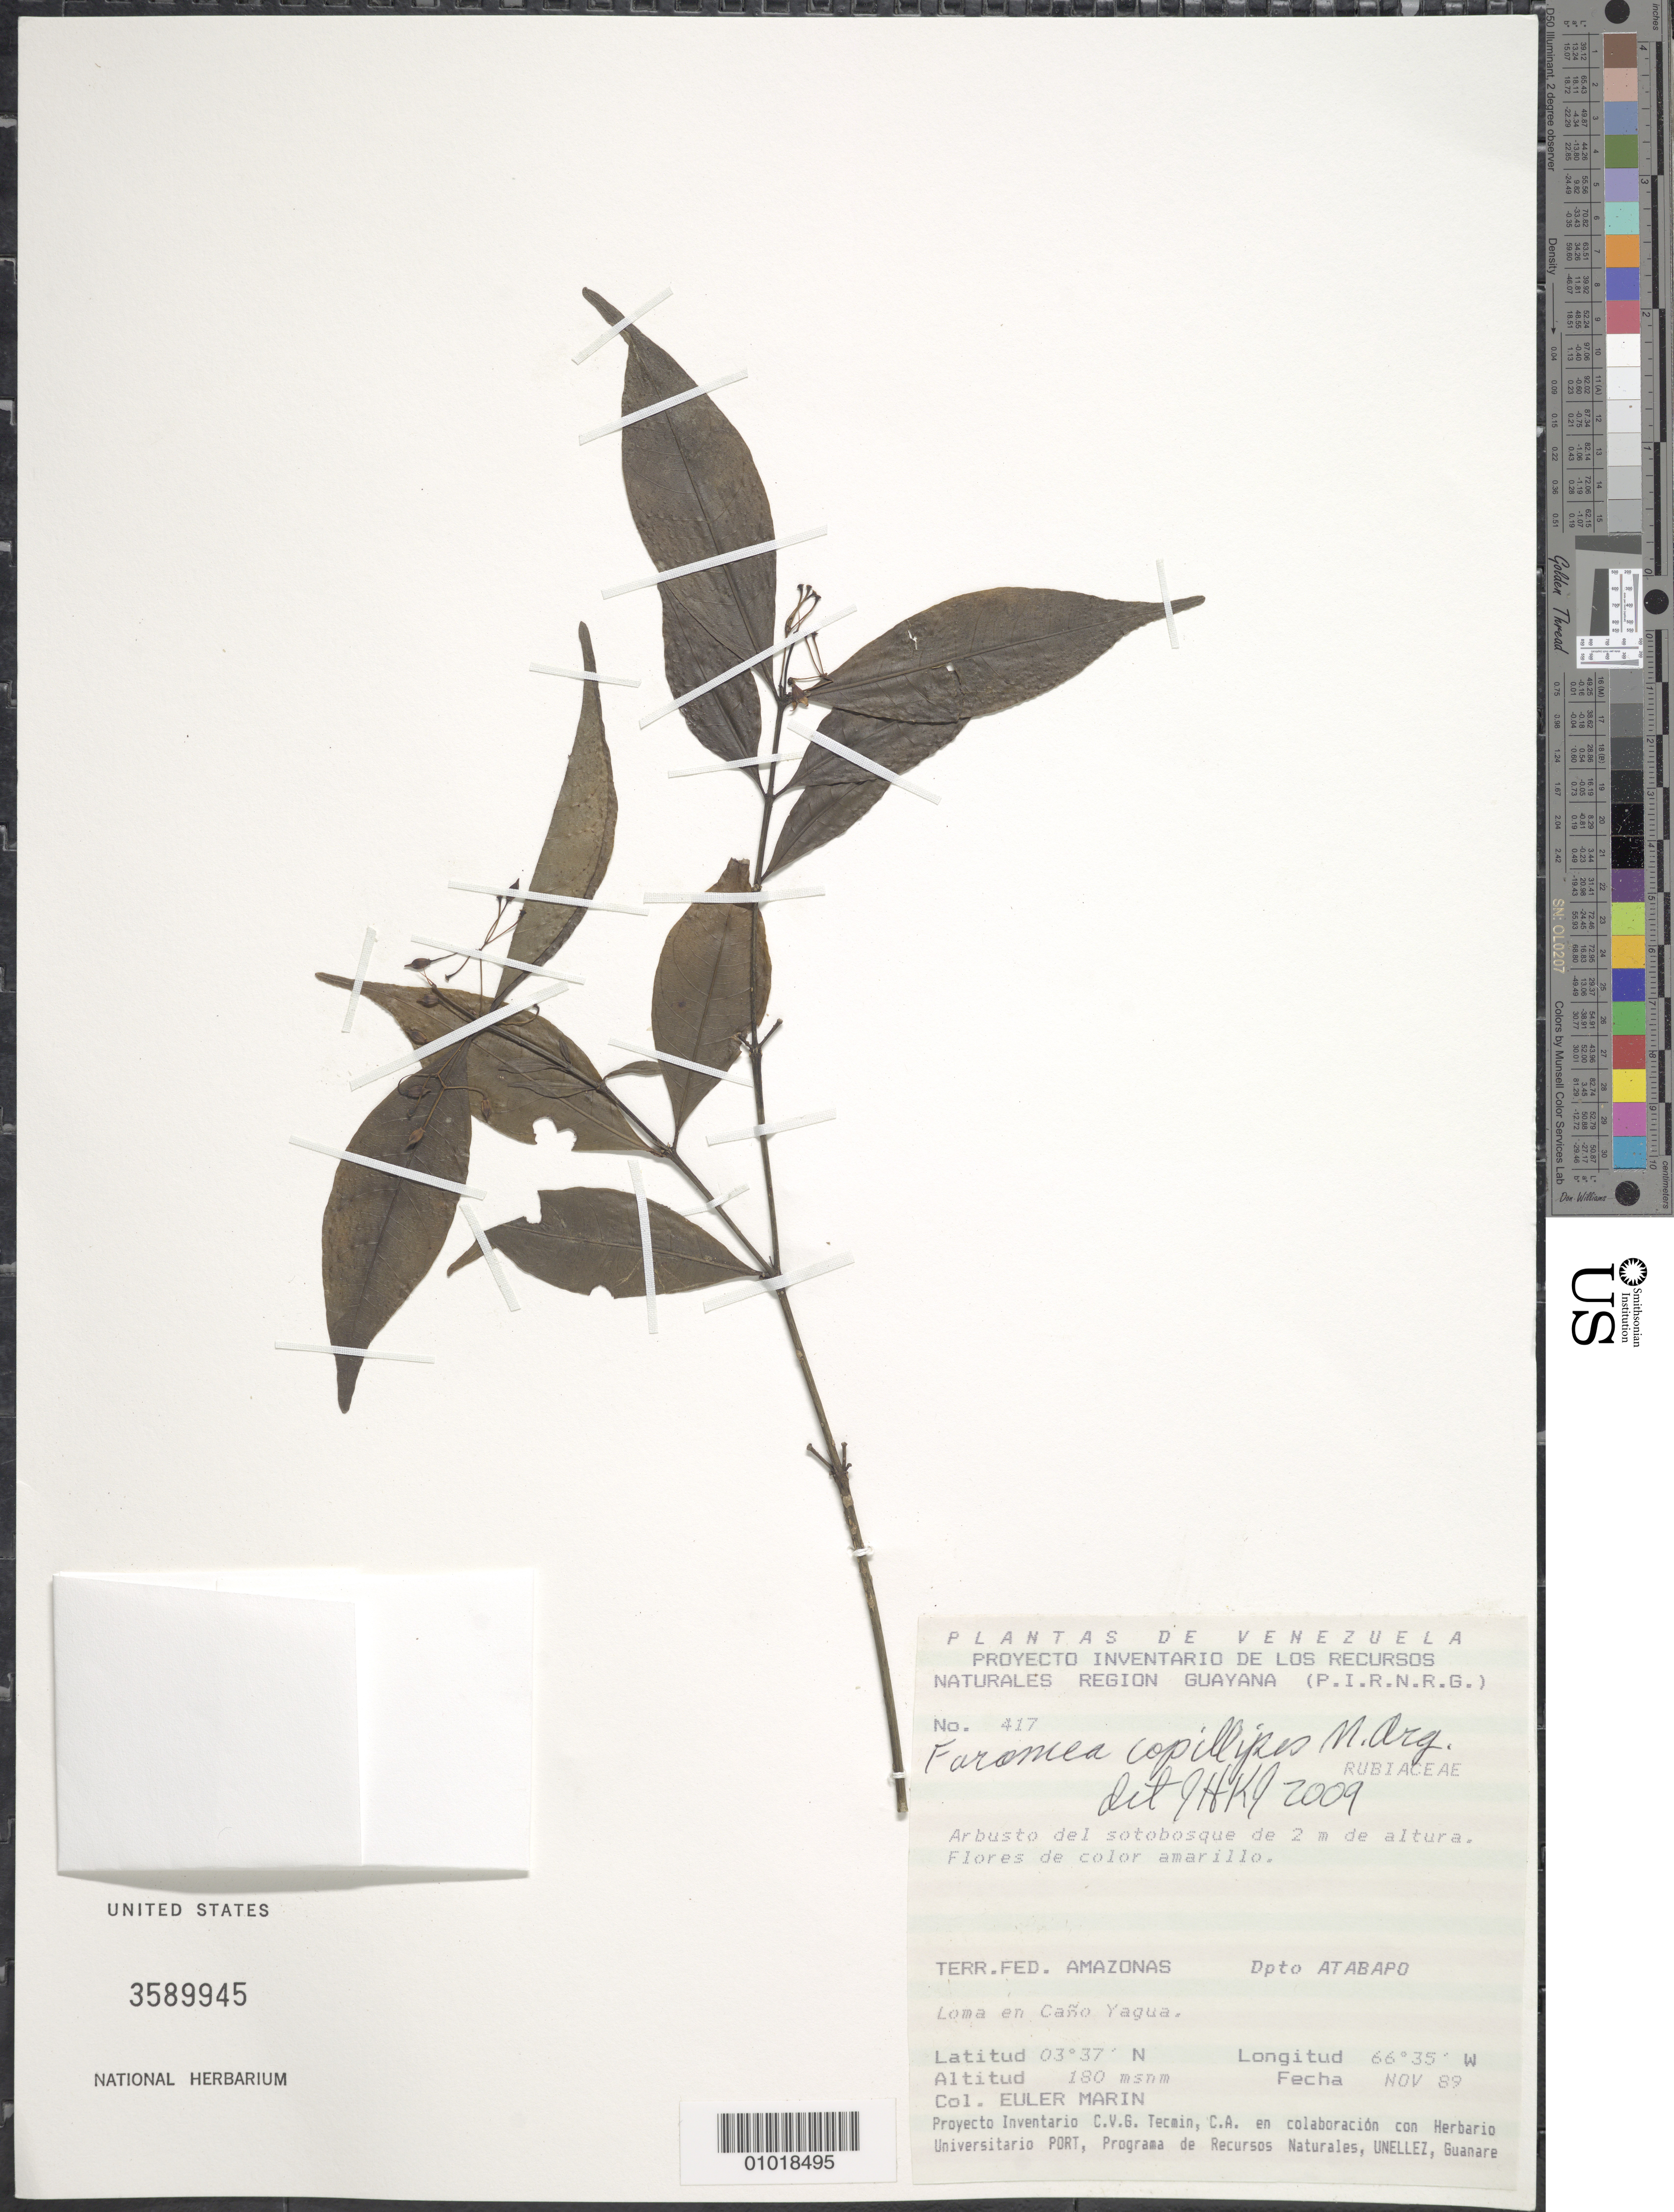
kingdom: Plantae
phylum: Tracheophyta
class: Magnoliopsida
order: Gentianales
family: Rubiaceae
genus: Faramea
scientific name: Faramea capillipes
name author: Müll. Arg.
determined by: Kirkbride, J. H.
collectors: E. Marin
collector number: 417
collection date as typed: Nov-89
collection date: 1989-11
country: Venezuela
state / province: Amazonas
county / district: Atabapo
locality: Caño Yagua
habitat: Loma; sotobosque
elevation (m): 180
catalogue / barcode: US 3589945